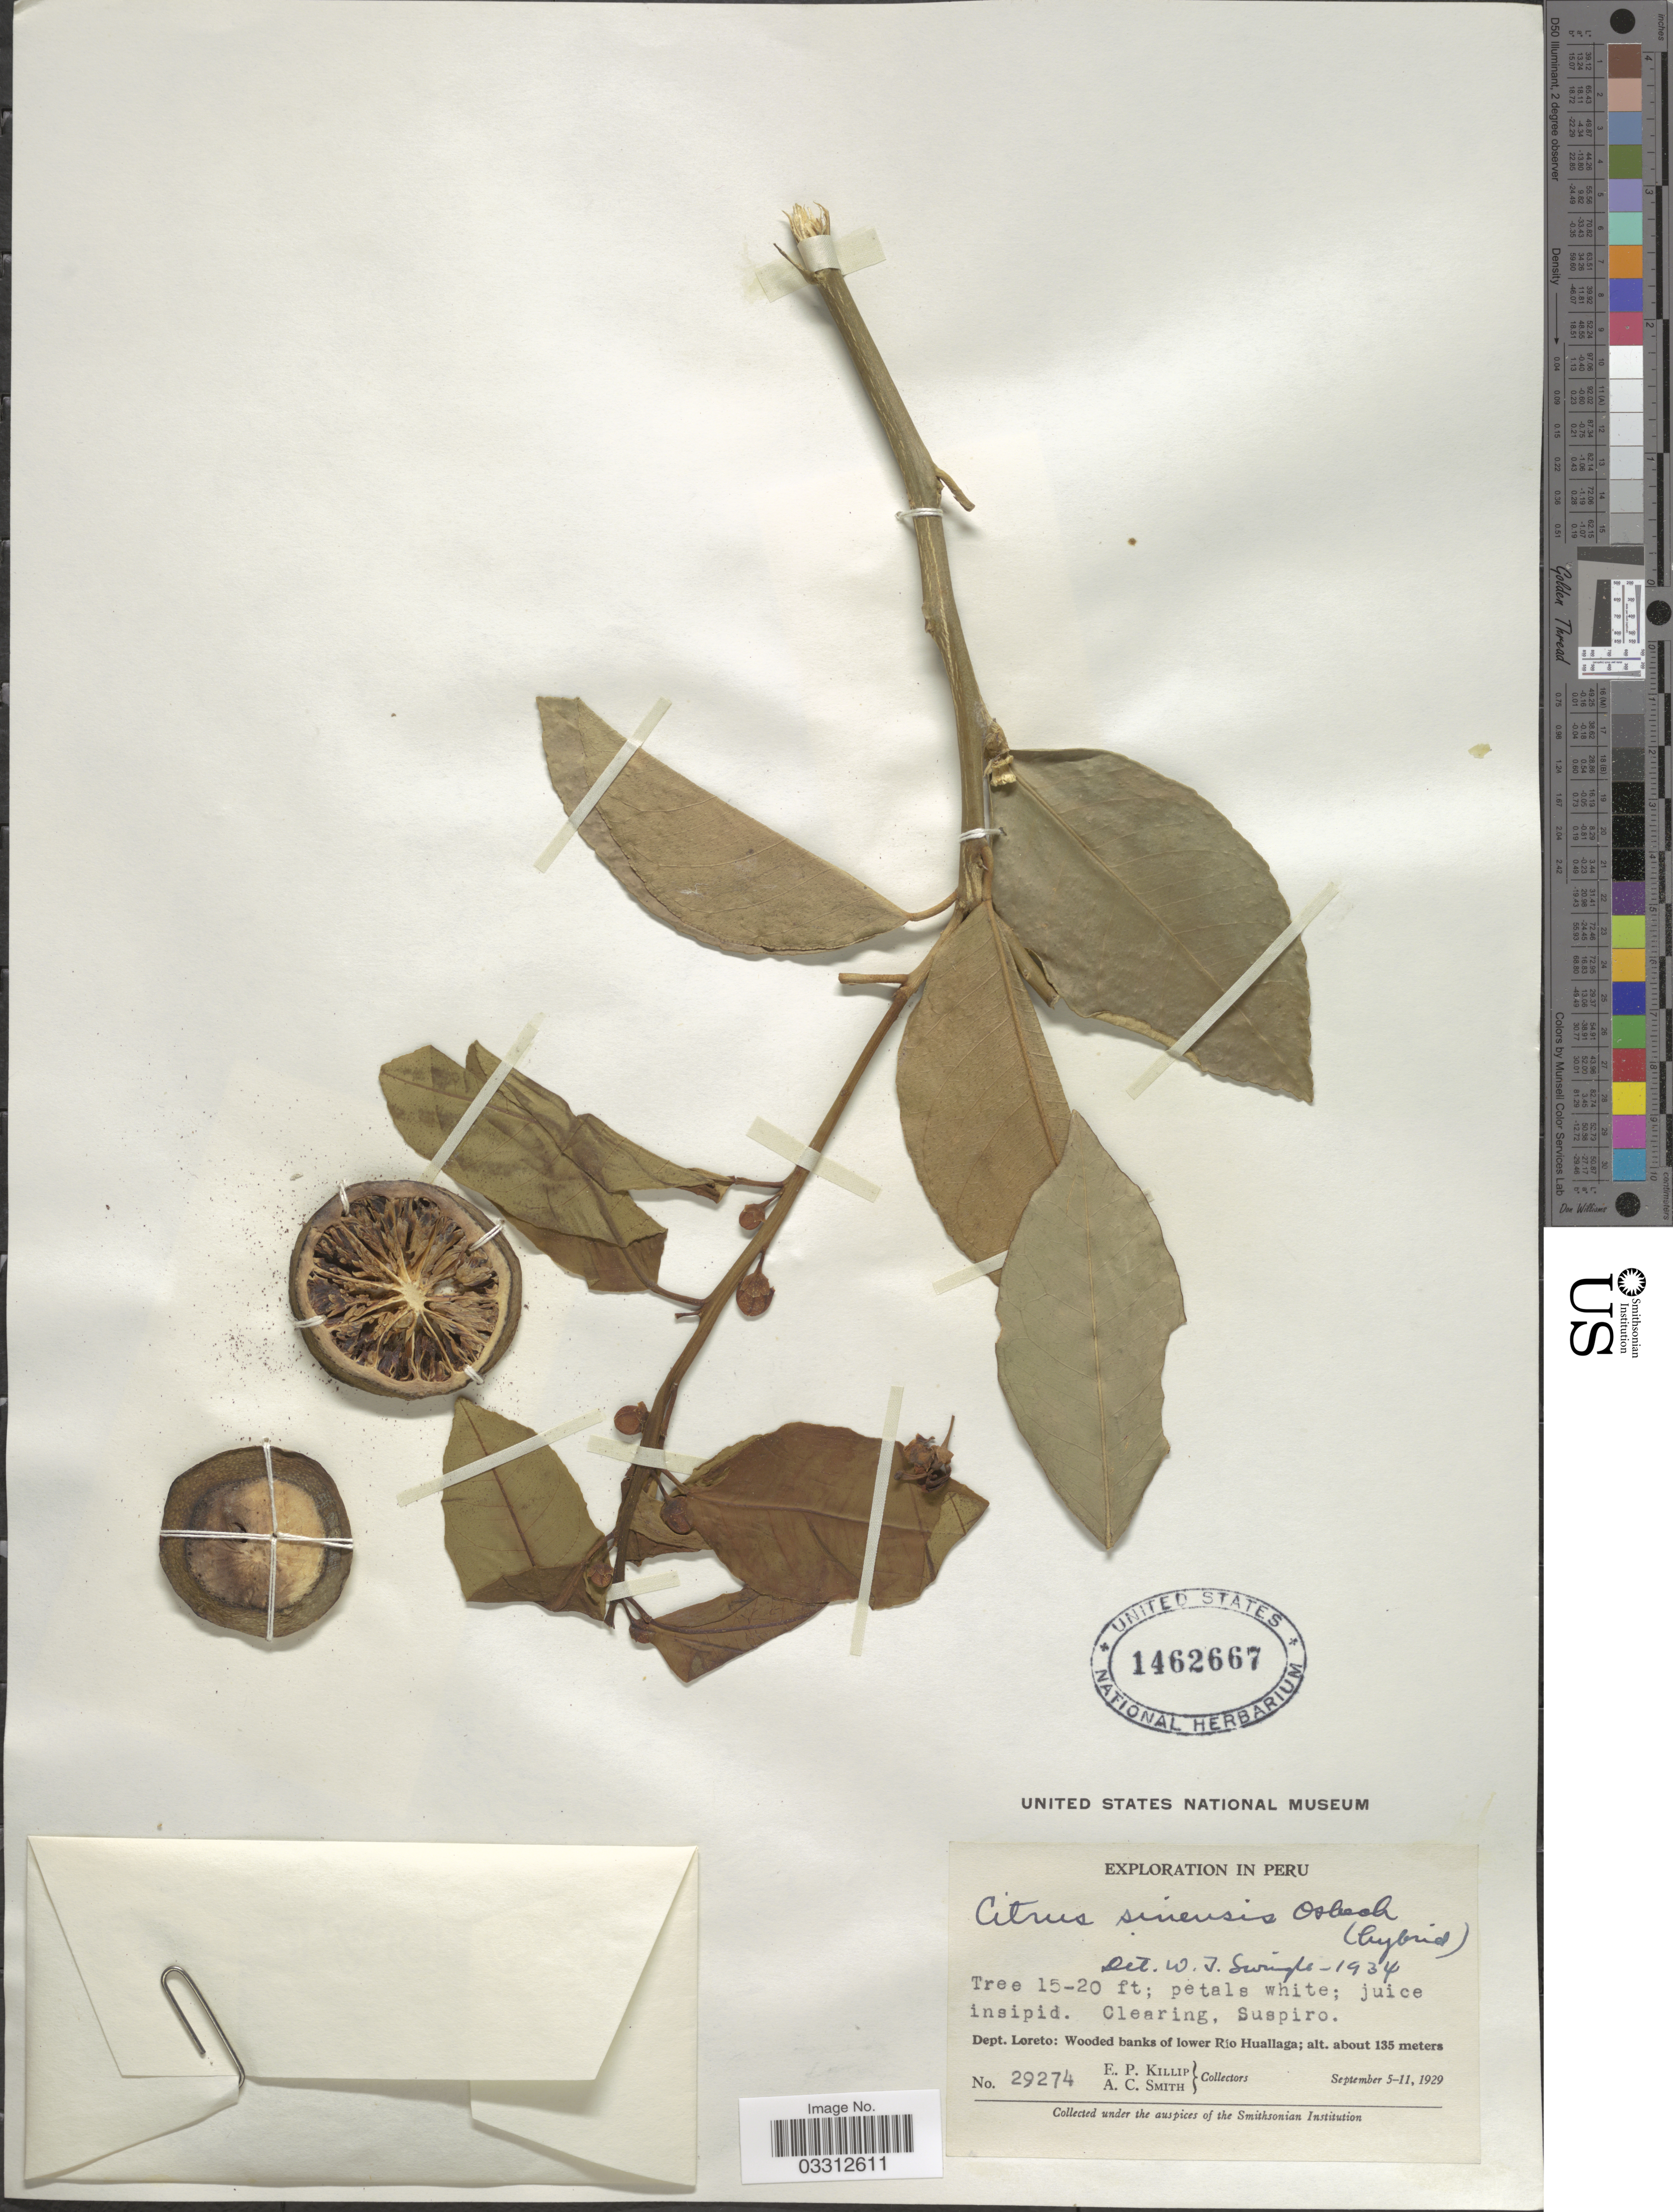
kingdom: Plantae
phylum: Tracheophyta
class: Magnoliopsida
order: Sapindales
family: Rutaceae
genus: Citrus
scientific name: Citrus x sinensis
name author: (L.) Osbeck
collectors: E. P. Killip & A. C. Smith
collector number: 29274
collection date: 1929-09-05/1929-09-11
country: Peru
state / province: Loreto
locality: Clearing, Suspiro. Dept. Loreto: Wooded banks of lower Río Huallaga.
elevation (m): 135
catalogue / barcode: US 1462667